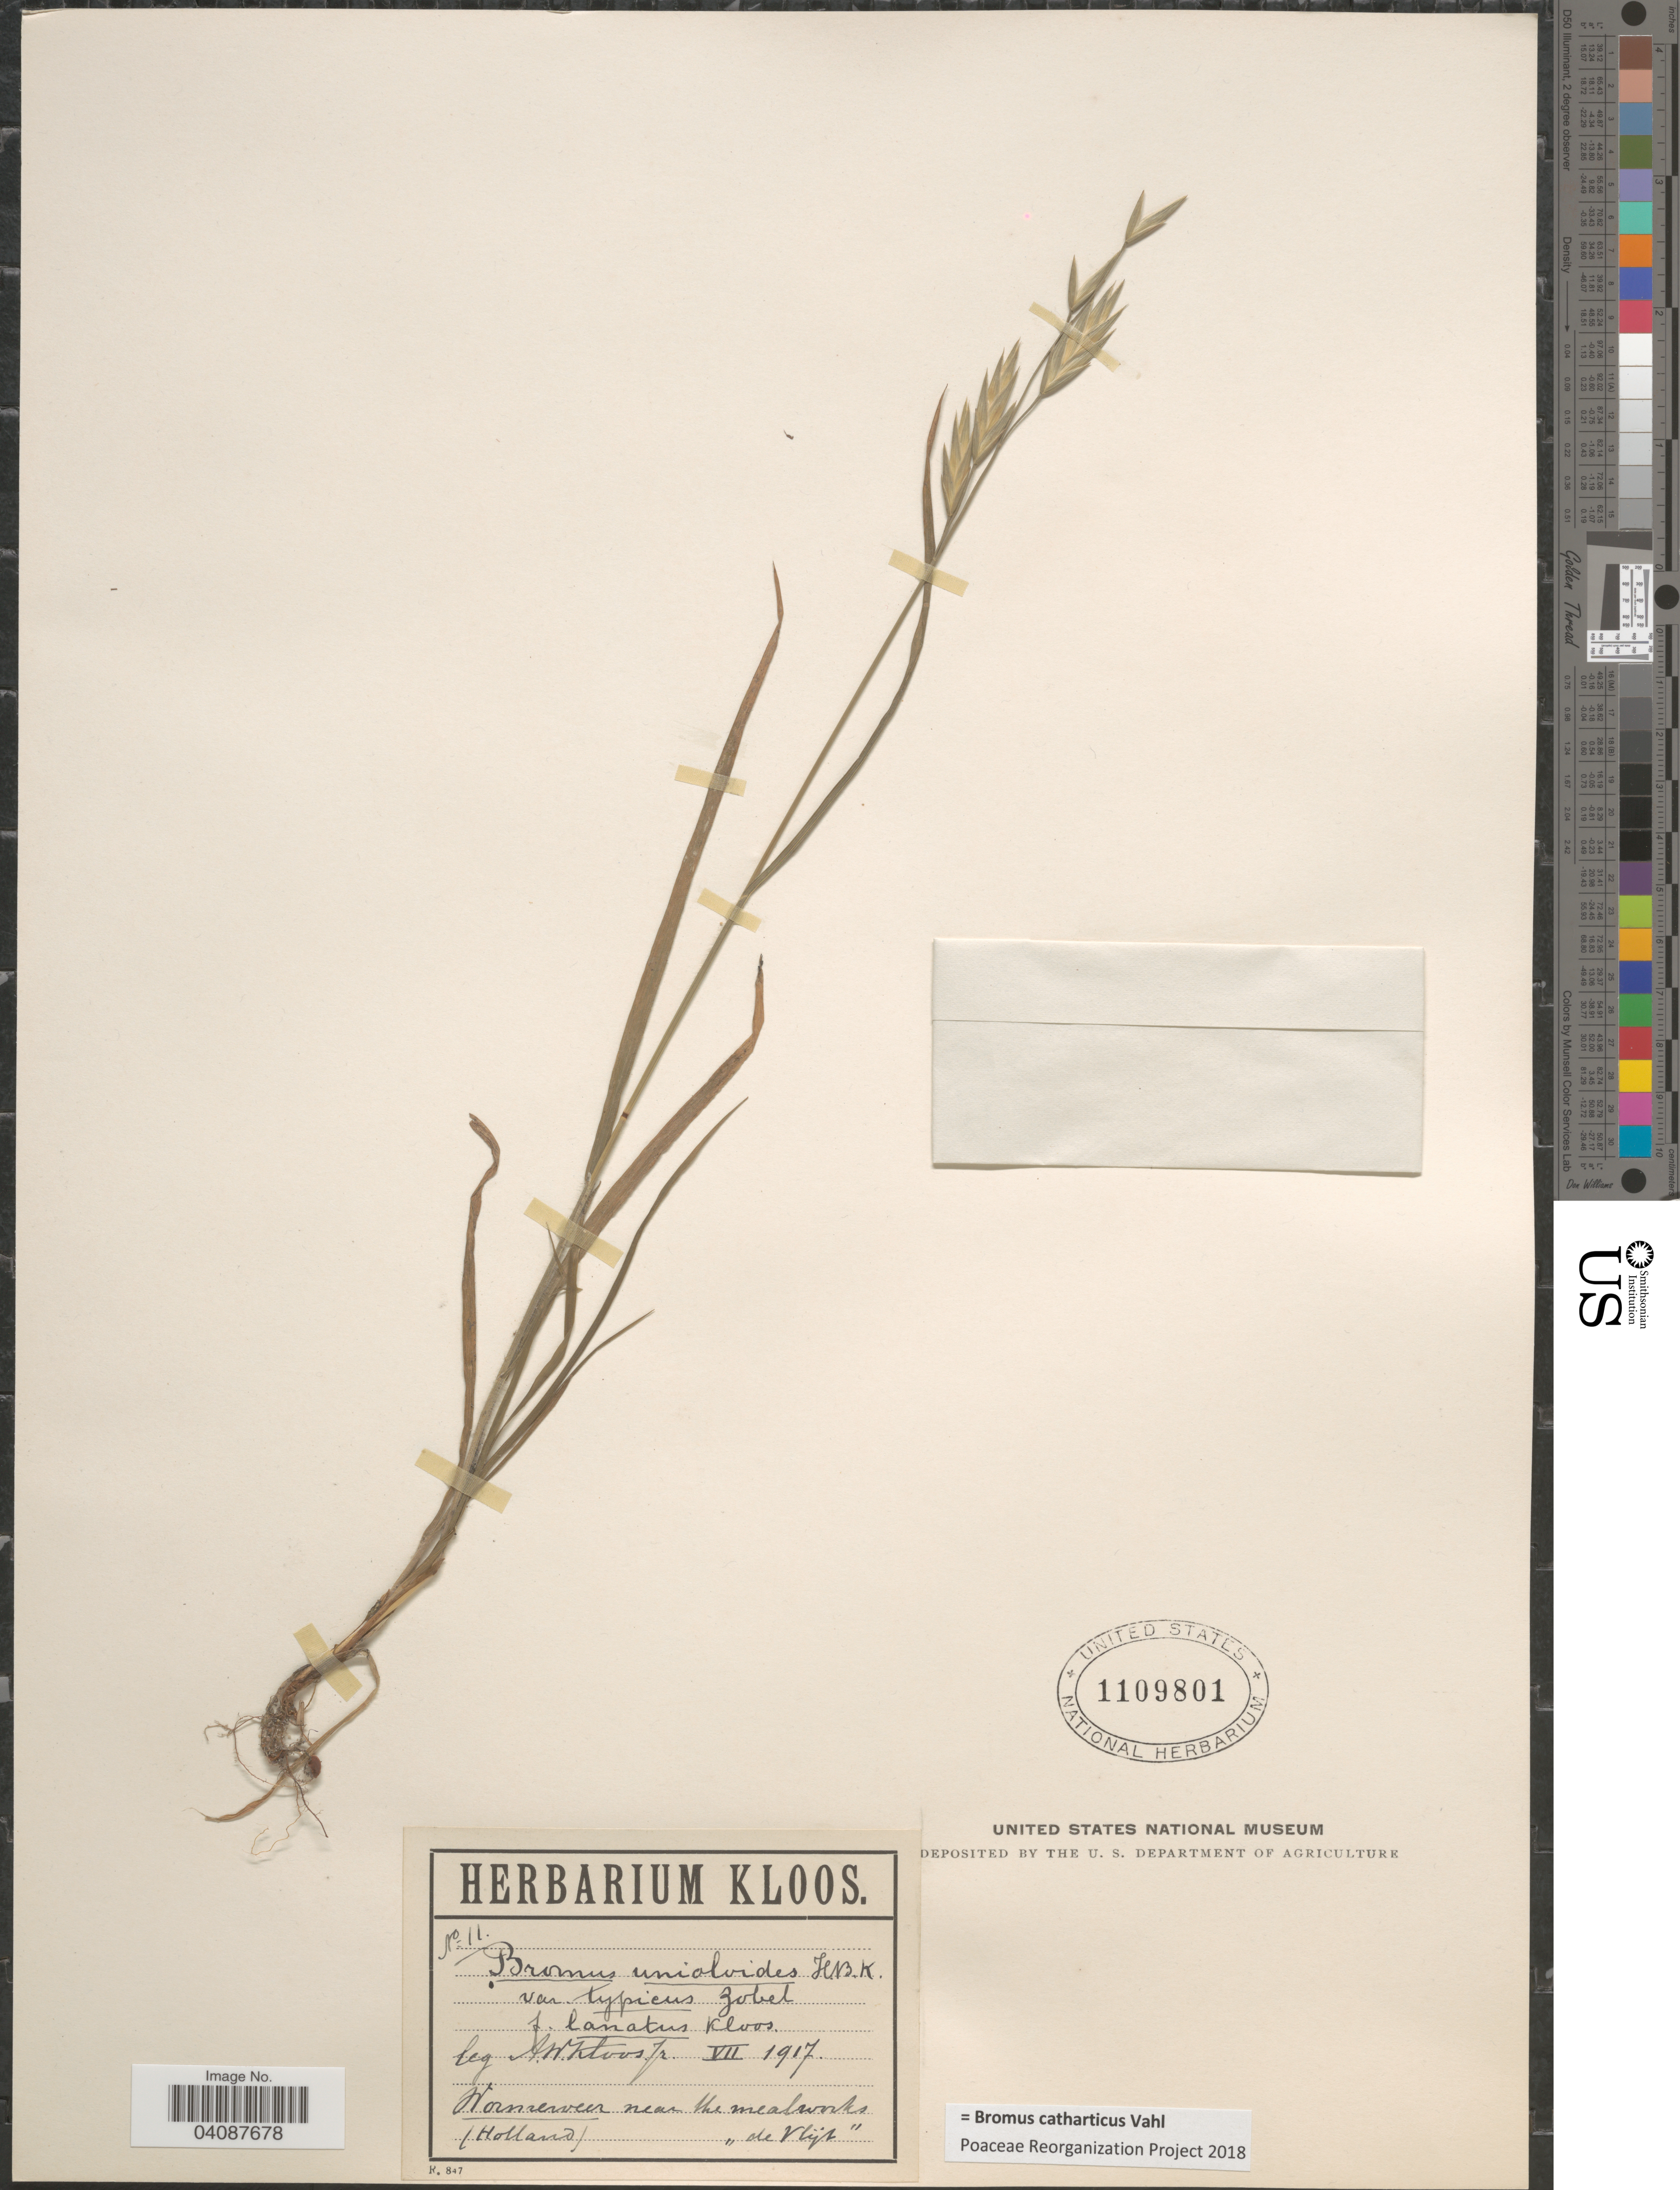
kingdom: Plantae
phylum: Tracheophyta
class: Liliopsida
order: Poales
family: Poaceae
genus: Bromus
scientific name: Bromus catharticus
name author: Vahl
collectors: A. W. Kloos, Jr.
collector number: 11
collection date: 1917-07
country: Netherlands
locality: Wormerveer near the mealworks (Holland) "de Vlijt".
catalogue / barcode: US 1109801